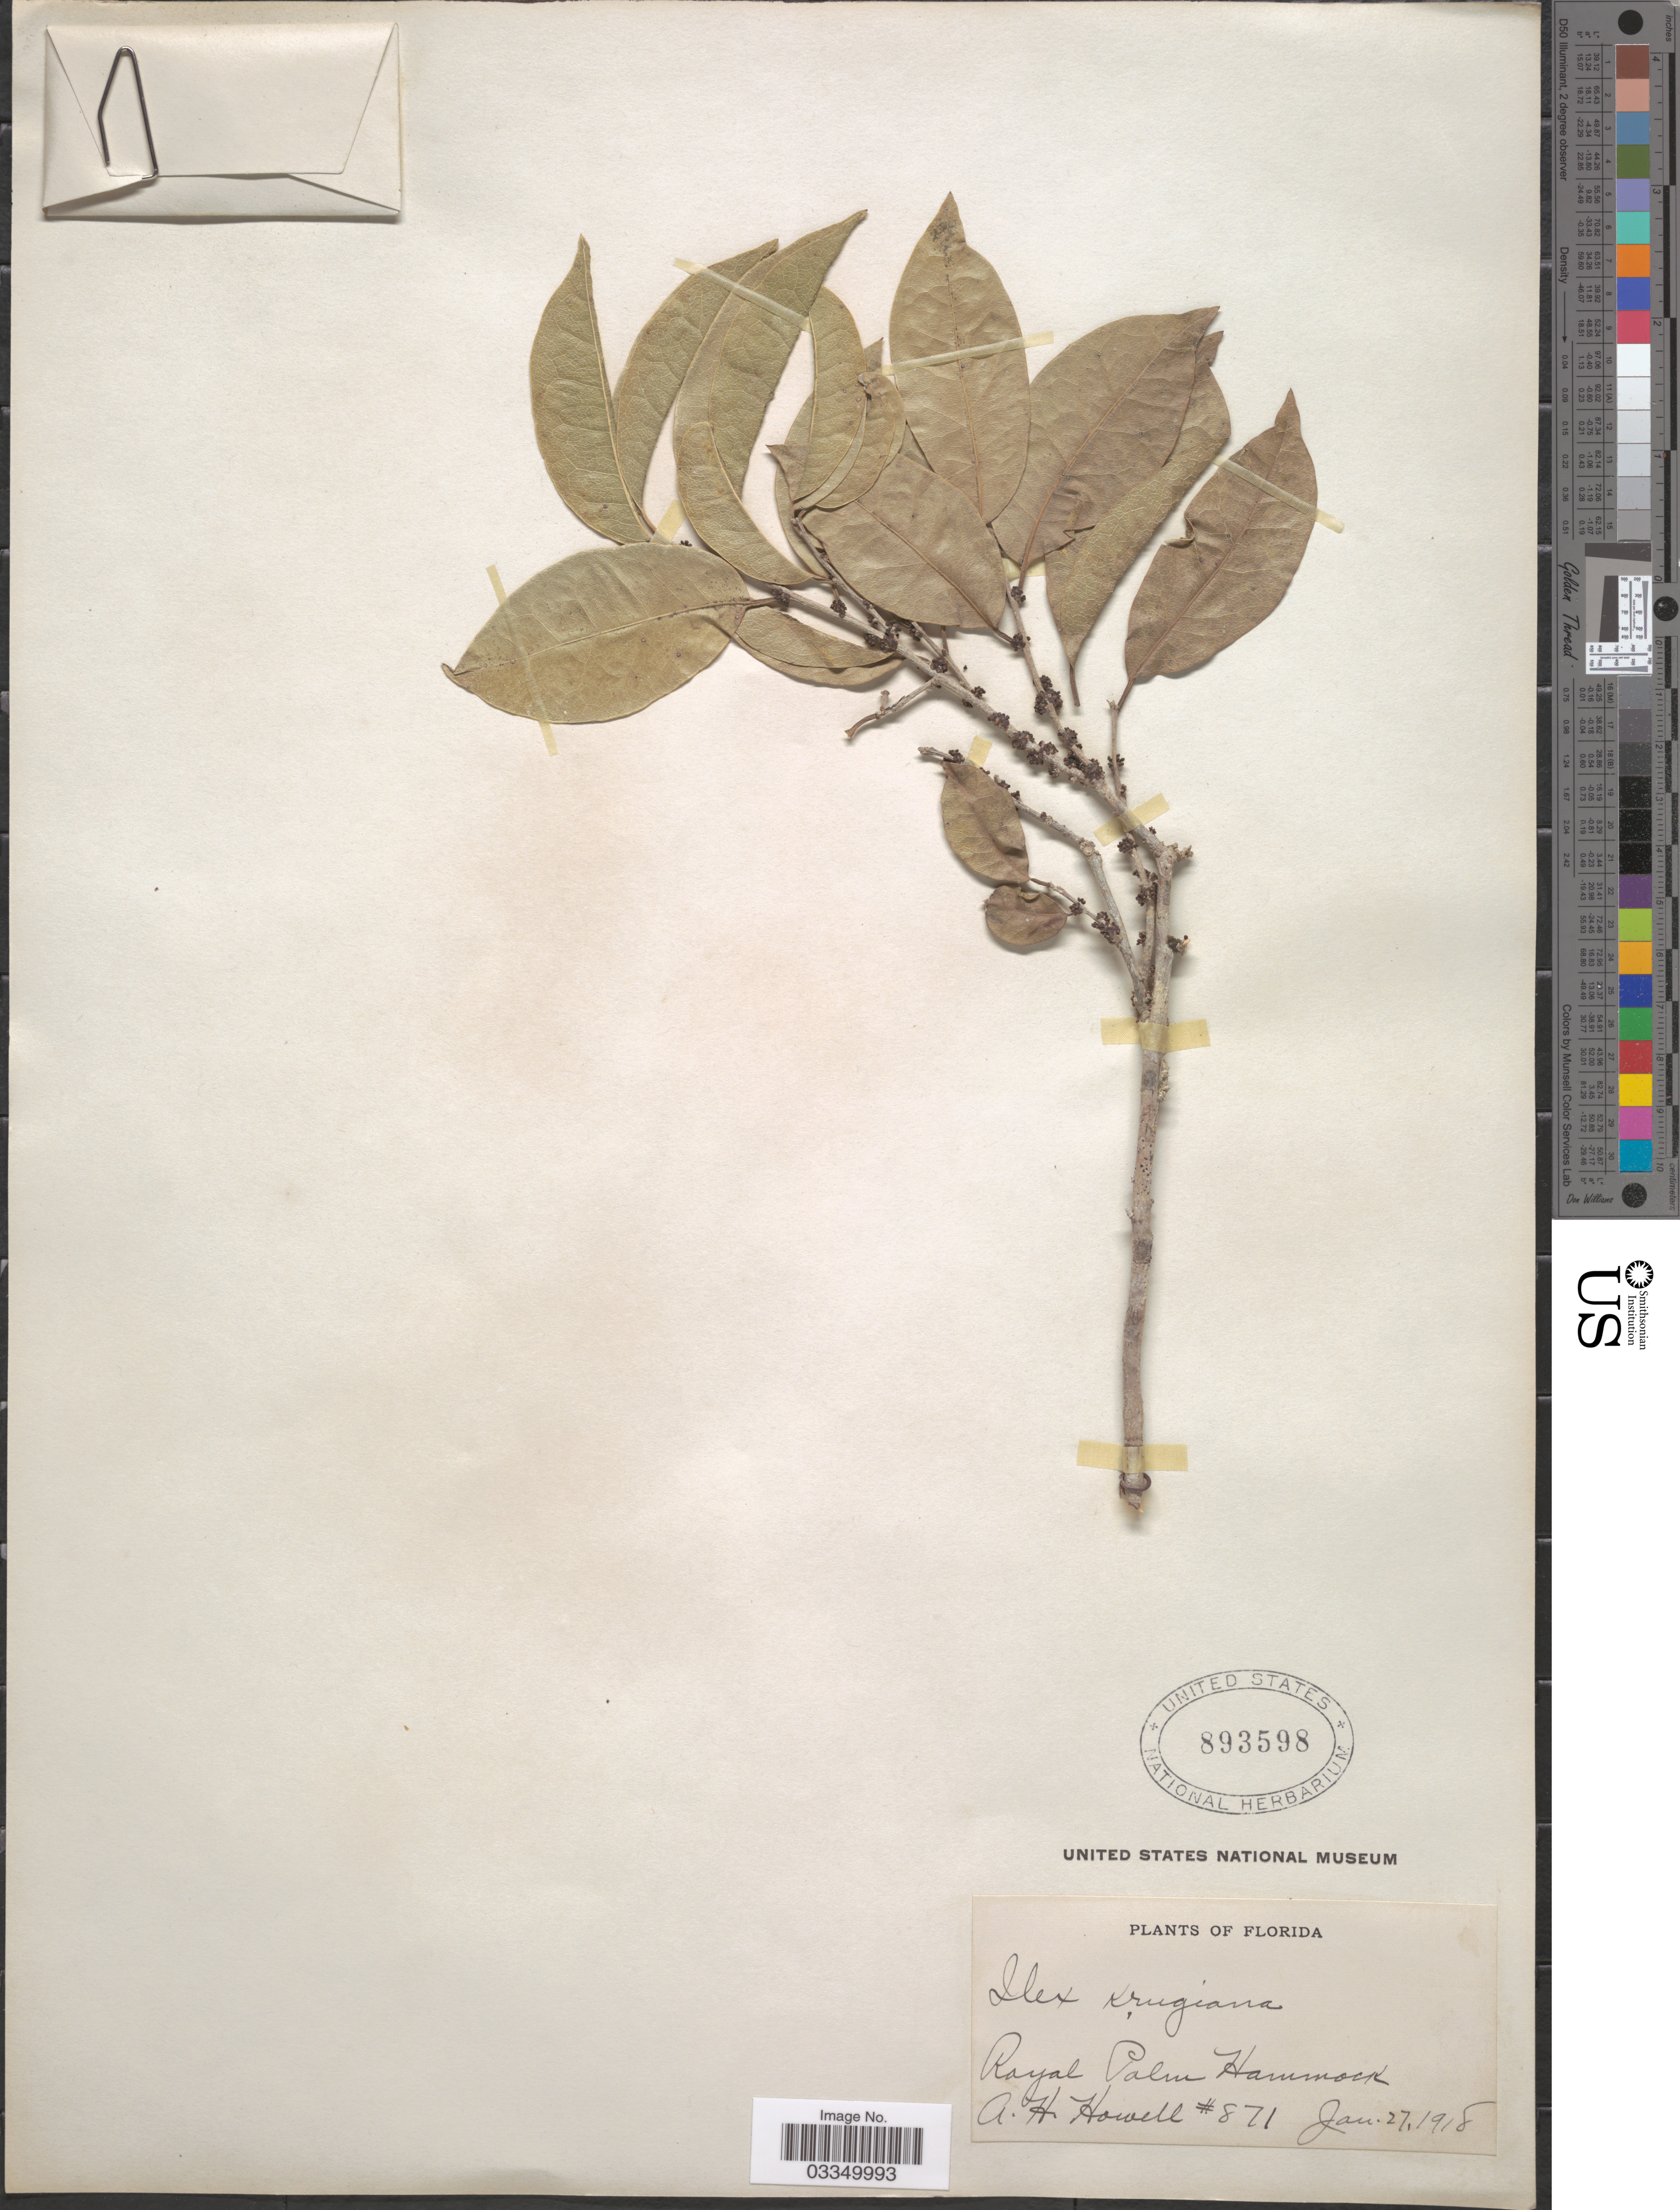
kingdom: Plantae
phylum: Tracheophyta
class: Magnoliopsida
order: Aquifoliales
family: Aquifoliaceae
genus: Ilex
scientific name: Ilex krugiana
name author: Loes.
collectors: A. Howell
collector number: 871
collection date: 1918-01-27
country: United States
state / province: Florida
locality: Royal Palm Hammock.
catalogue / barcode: US 893598